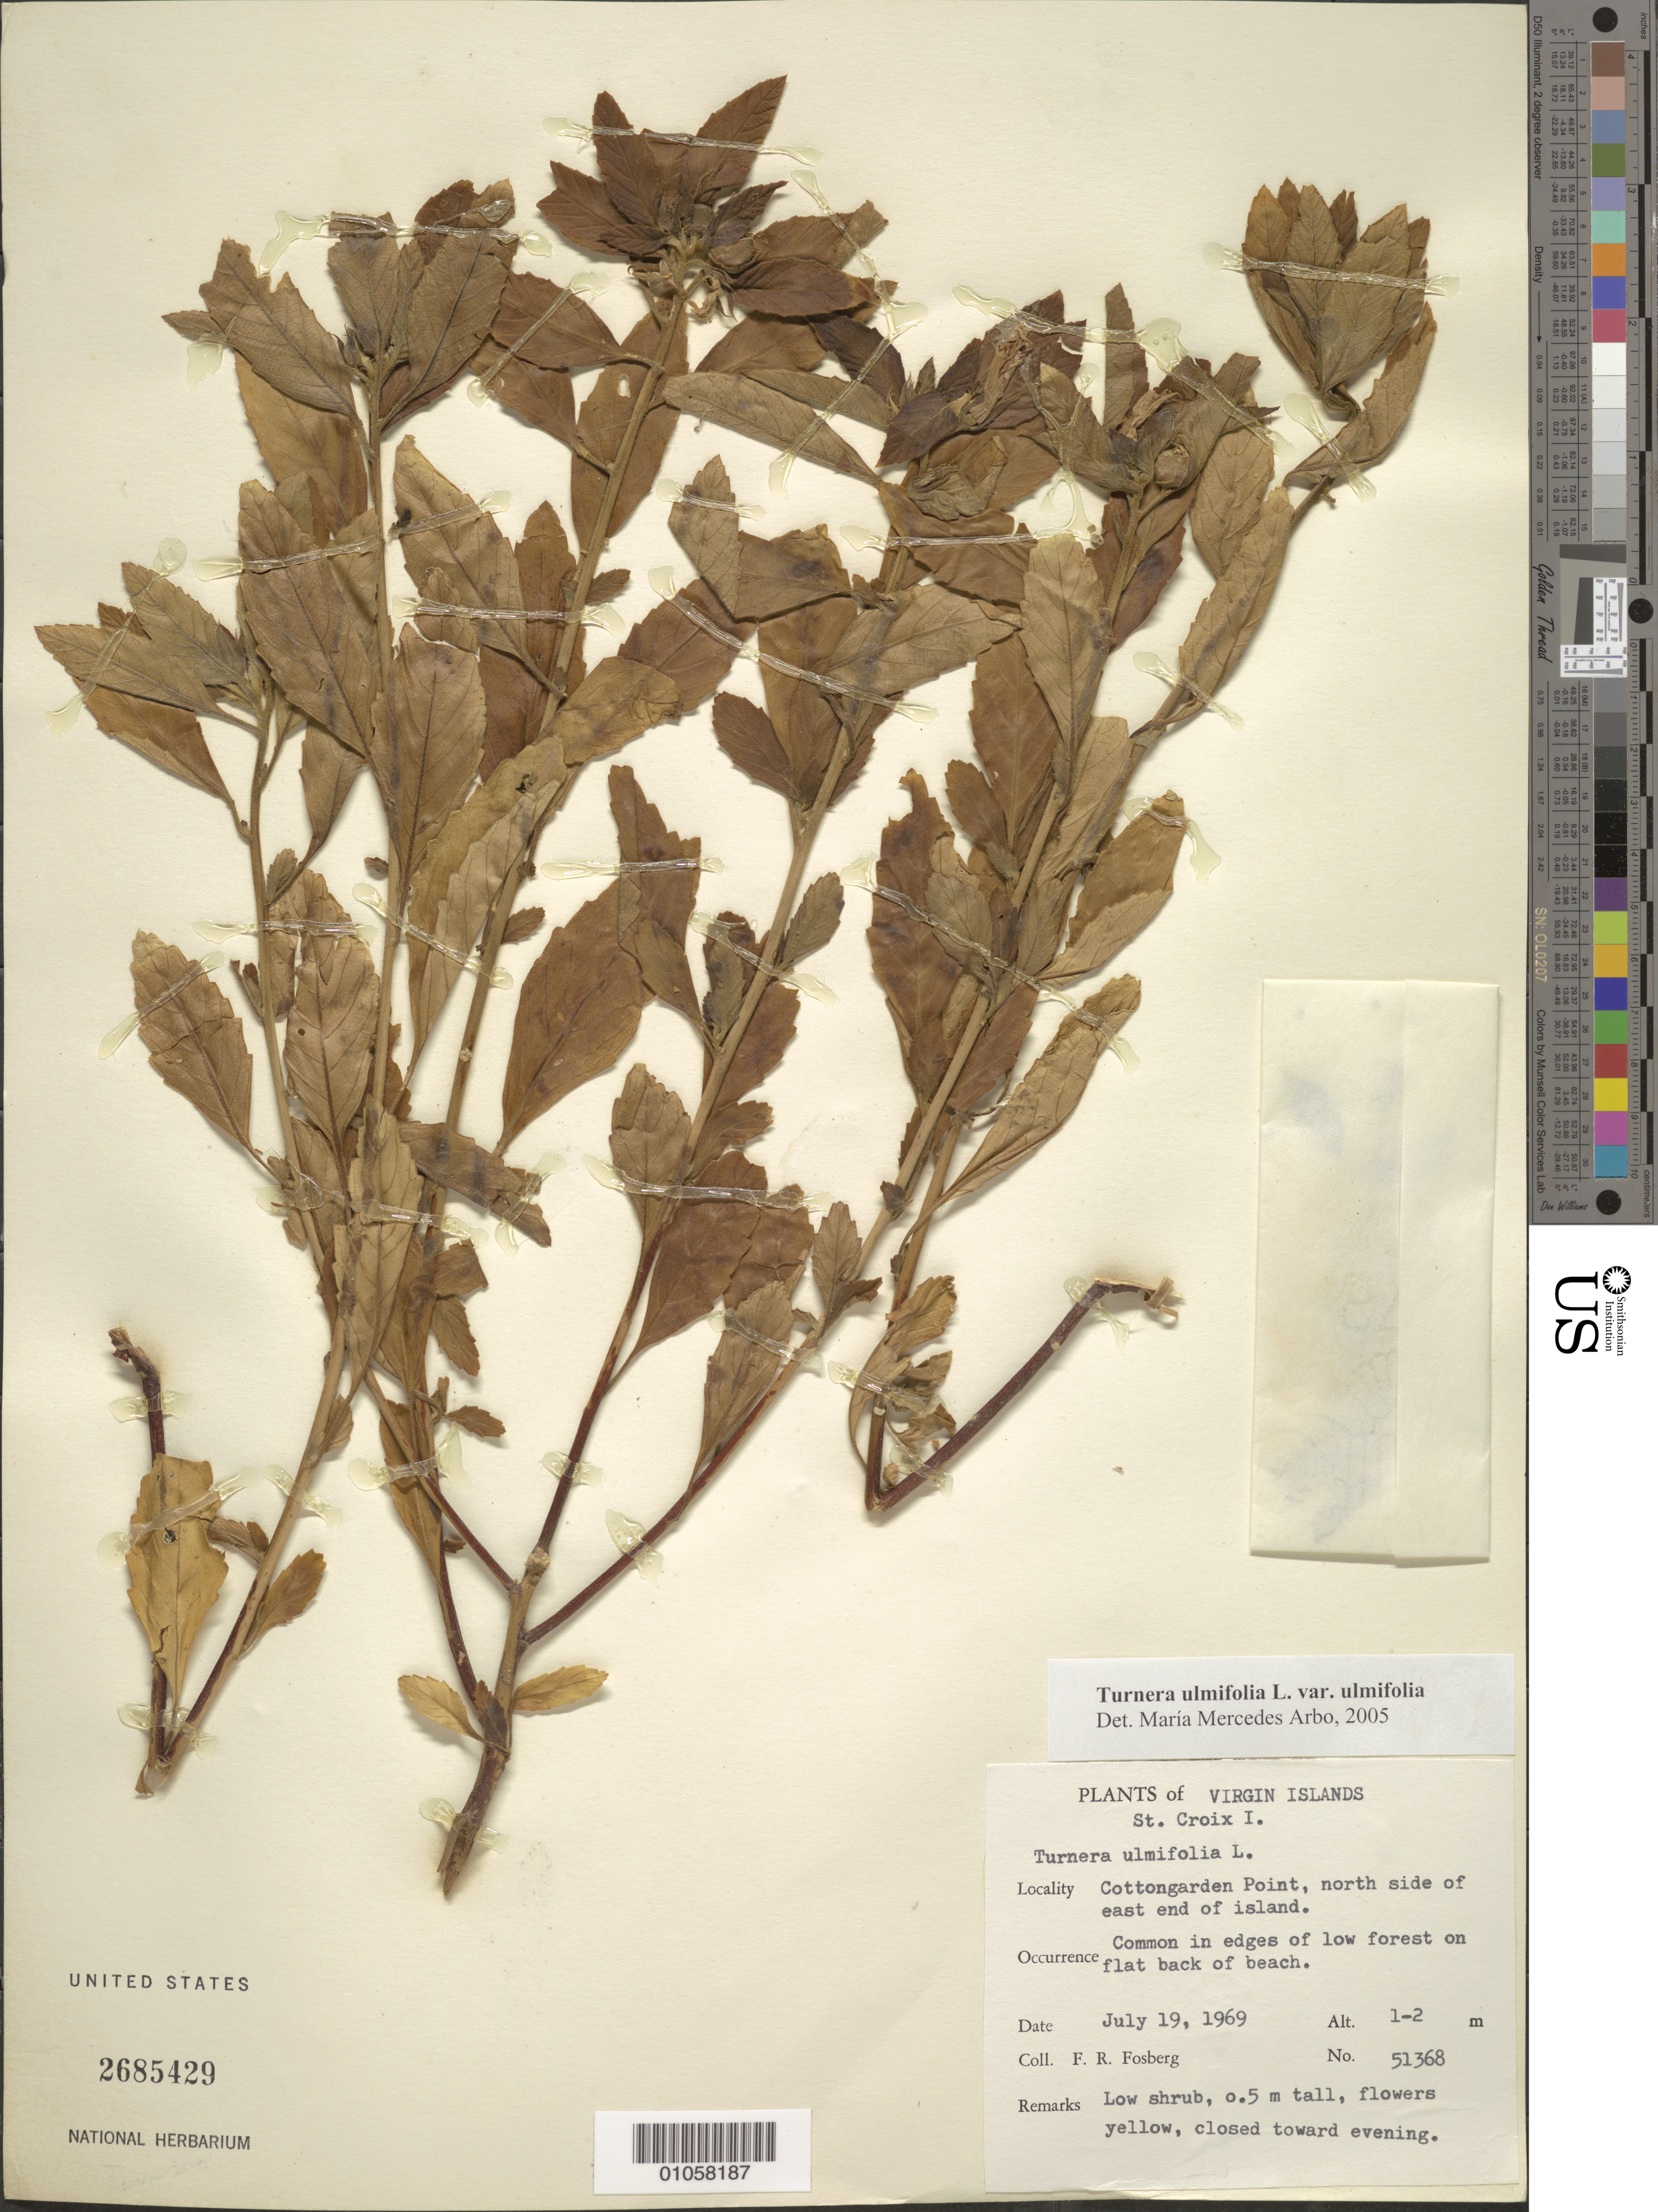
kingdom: Plantae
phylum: Tracheophyta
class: Magnoliopsida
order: Malpighiales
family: Turneraceae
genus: Turnera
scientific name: Turnera ulmifolia var. ulmifolia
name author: L.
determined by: Arbo, M. M.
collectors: F. R. Fosberg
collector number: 51368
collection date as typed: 19 Jul 1969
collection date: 1969-07-19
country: U.S. Virgin Islands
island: St. Croix I.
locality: Cottongarden Point, N side of east end of island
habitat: Common in edges of low forest on flat back of beach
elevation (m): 1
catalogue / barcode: US 2685429